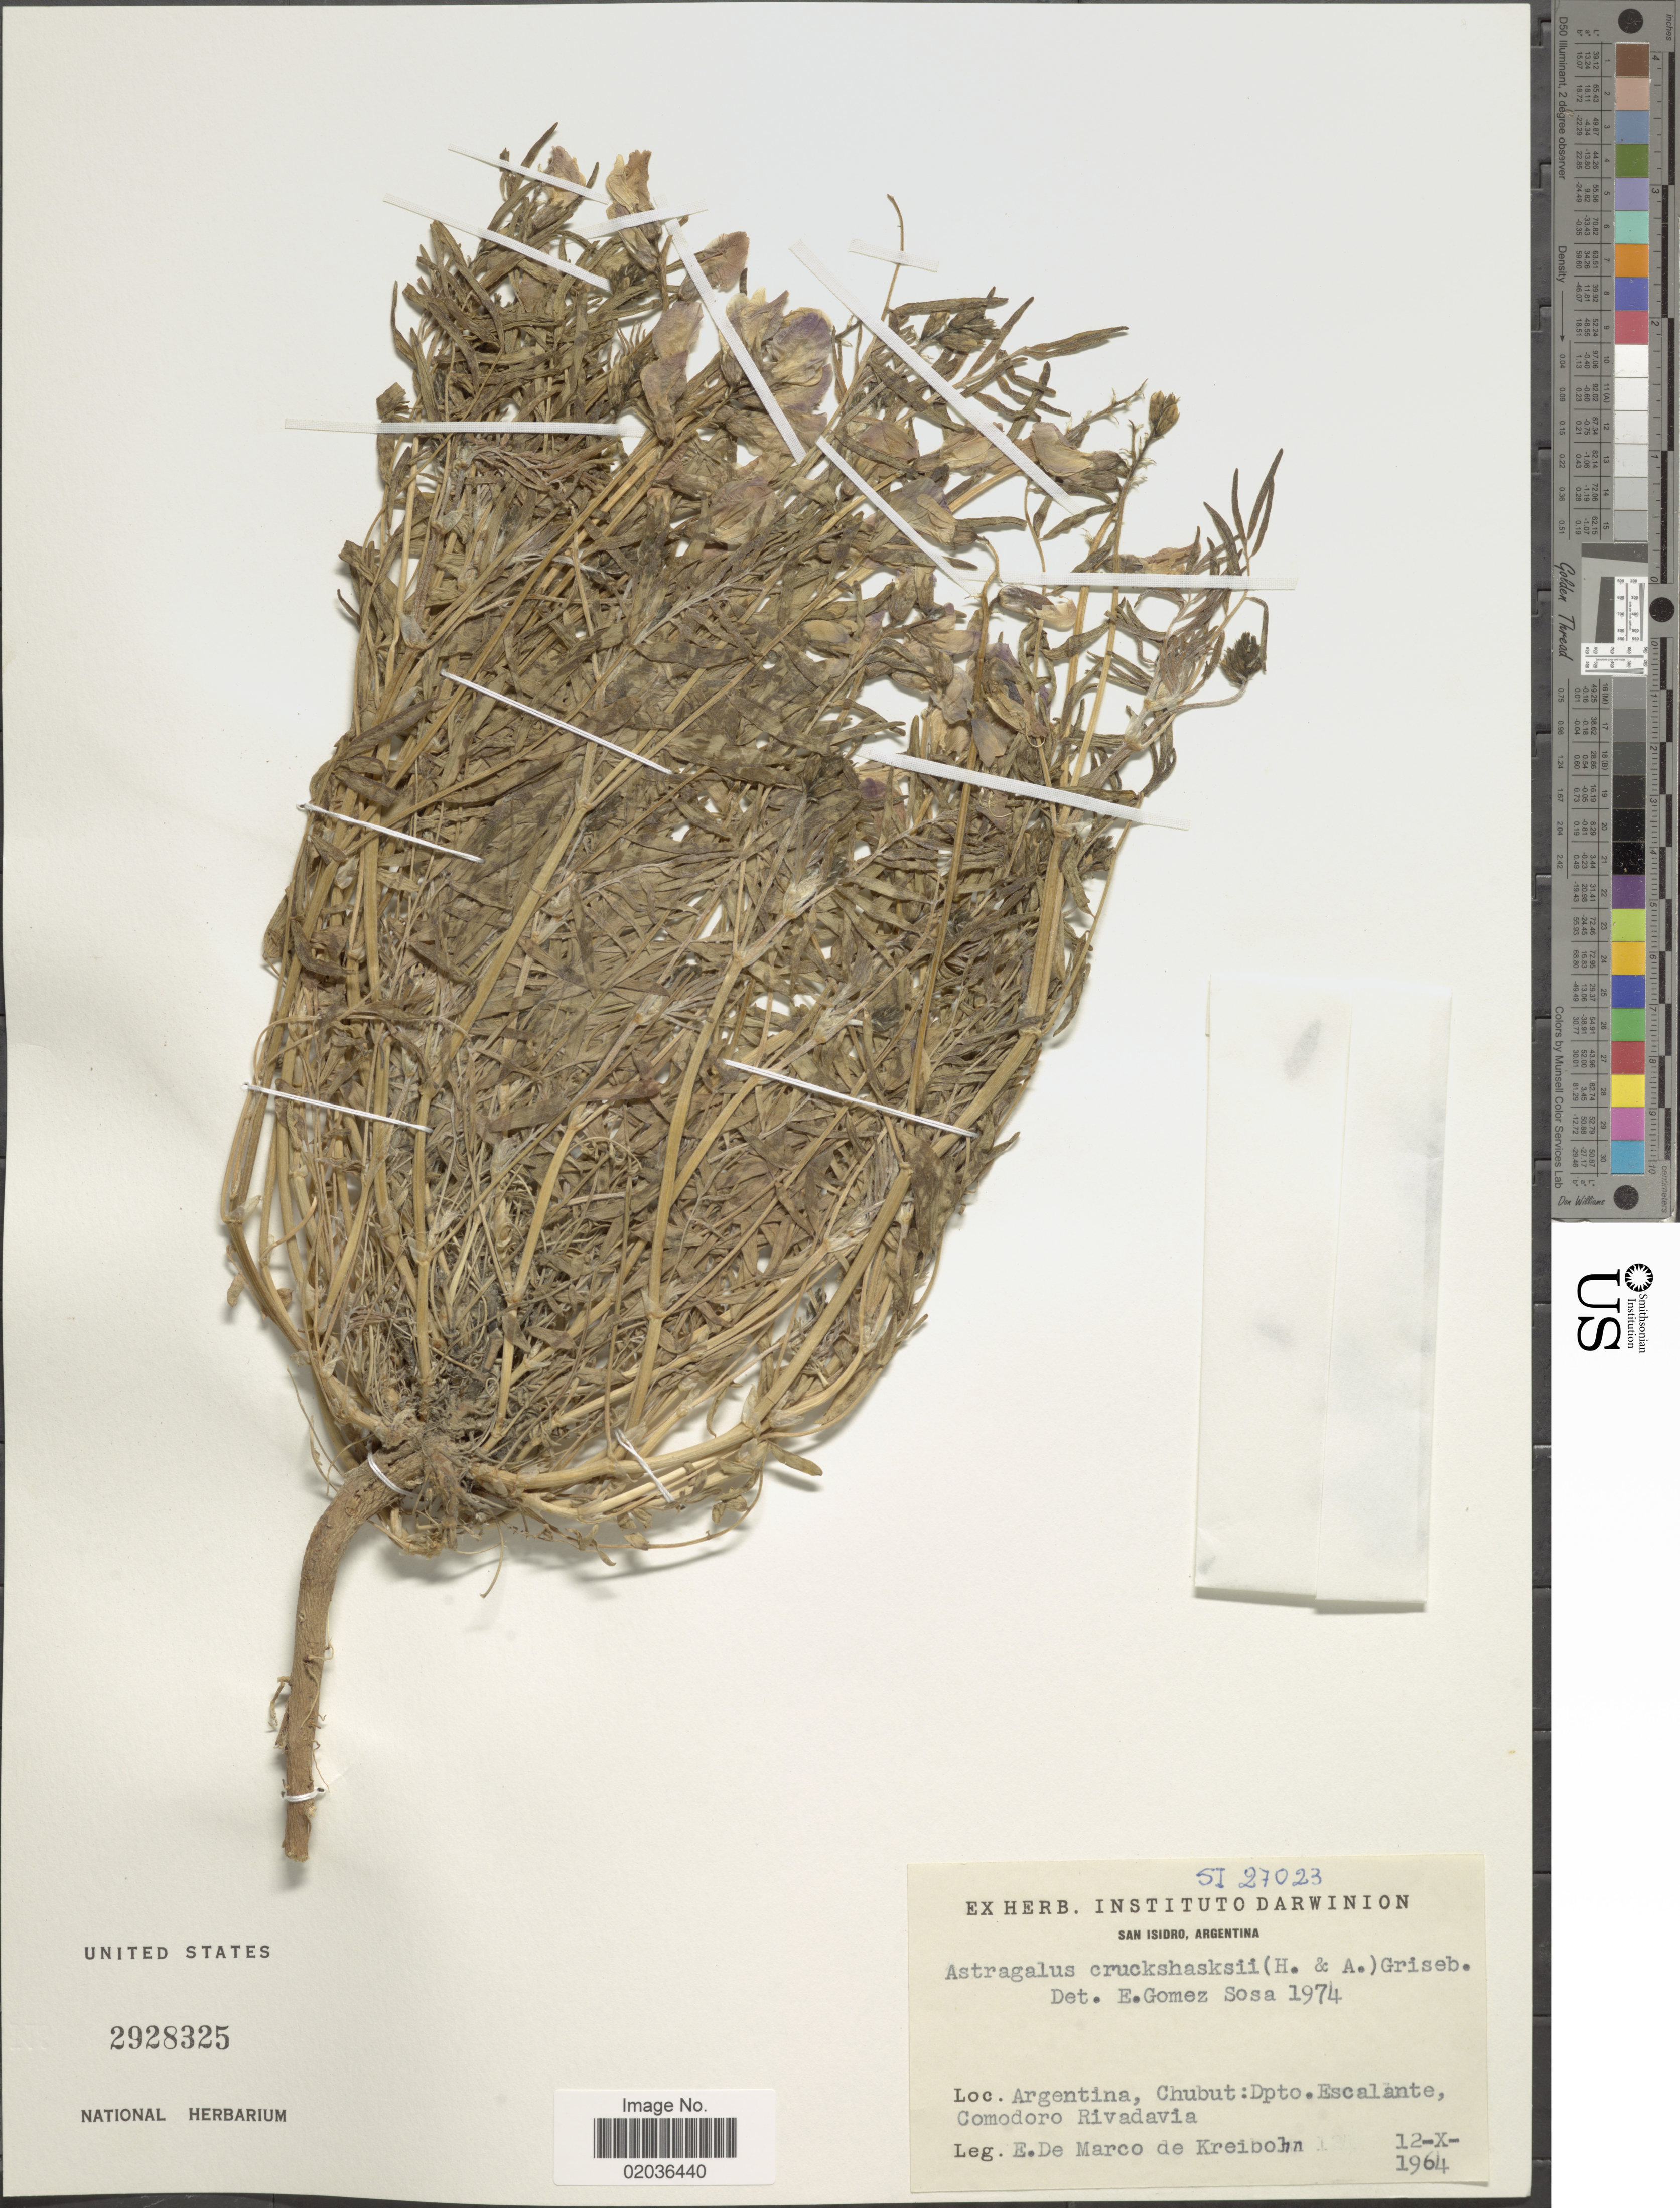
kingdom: Plantae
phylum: Tracheophyta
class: Magnoliopsida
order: Fabales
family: Fabaceae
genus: Astragalus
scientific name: Astragalus cruckshanksii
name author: (Hook. & Arn.) Griseb.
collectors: E. Kreibohm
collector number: SI27023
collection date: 1964-10-12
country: Argentina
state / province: Chubut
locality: Depto. Escalante, Comodoro Rivadavia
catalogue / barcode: US 2928325